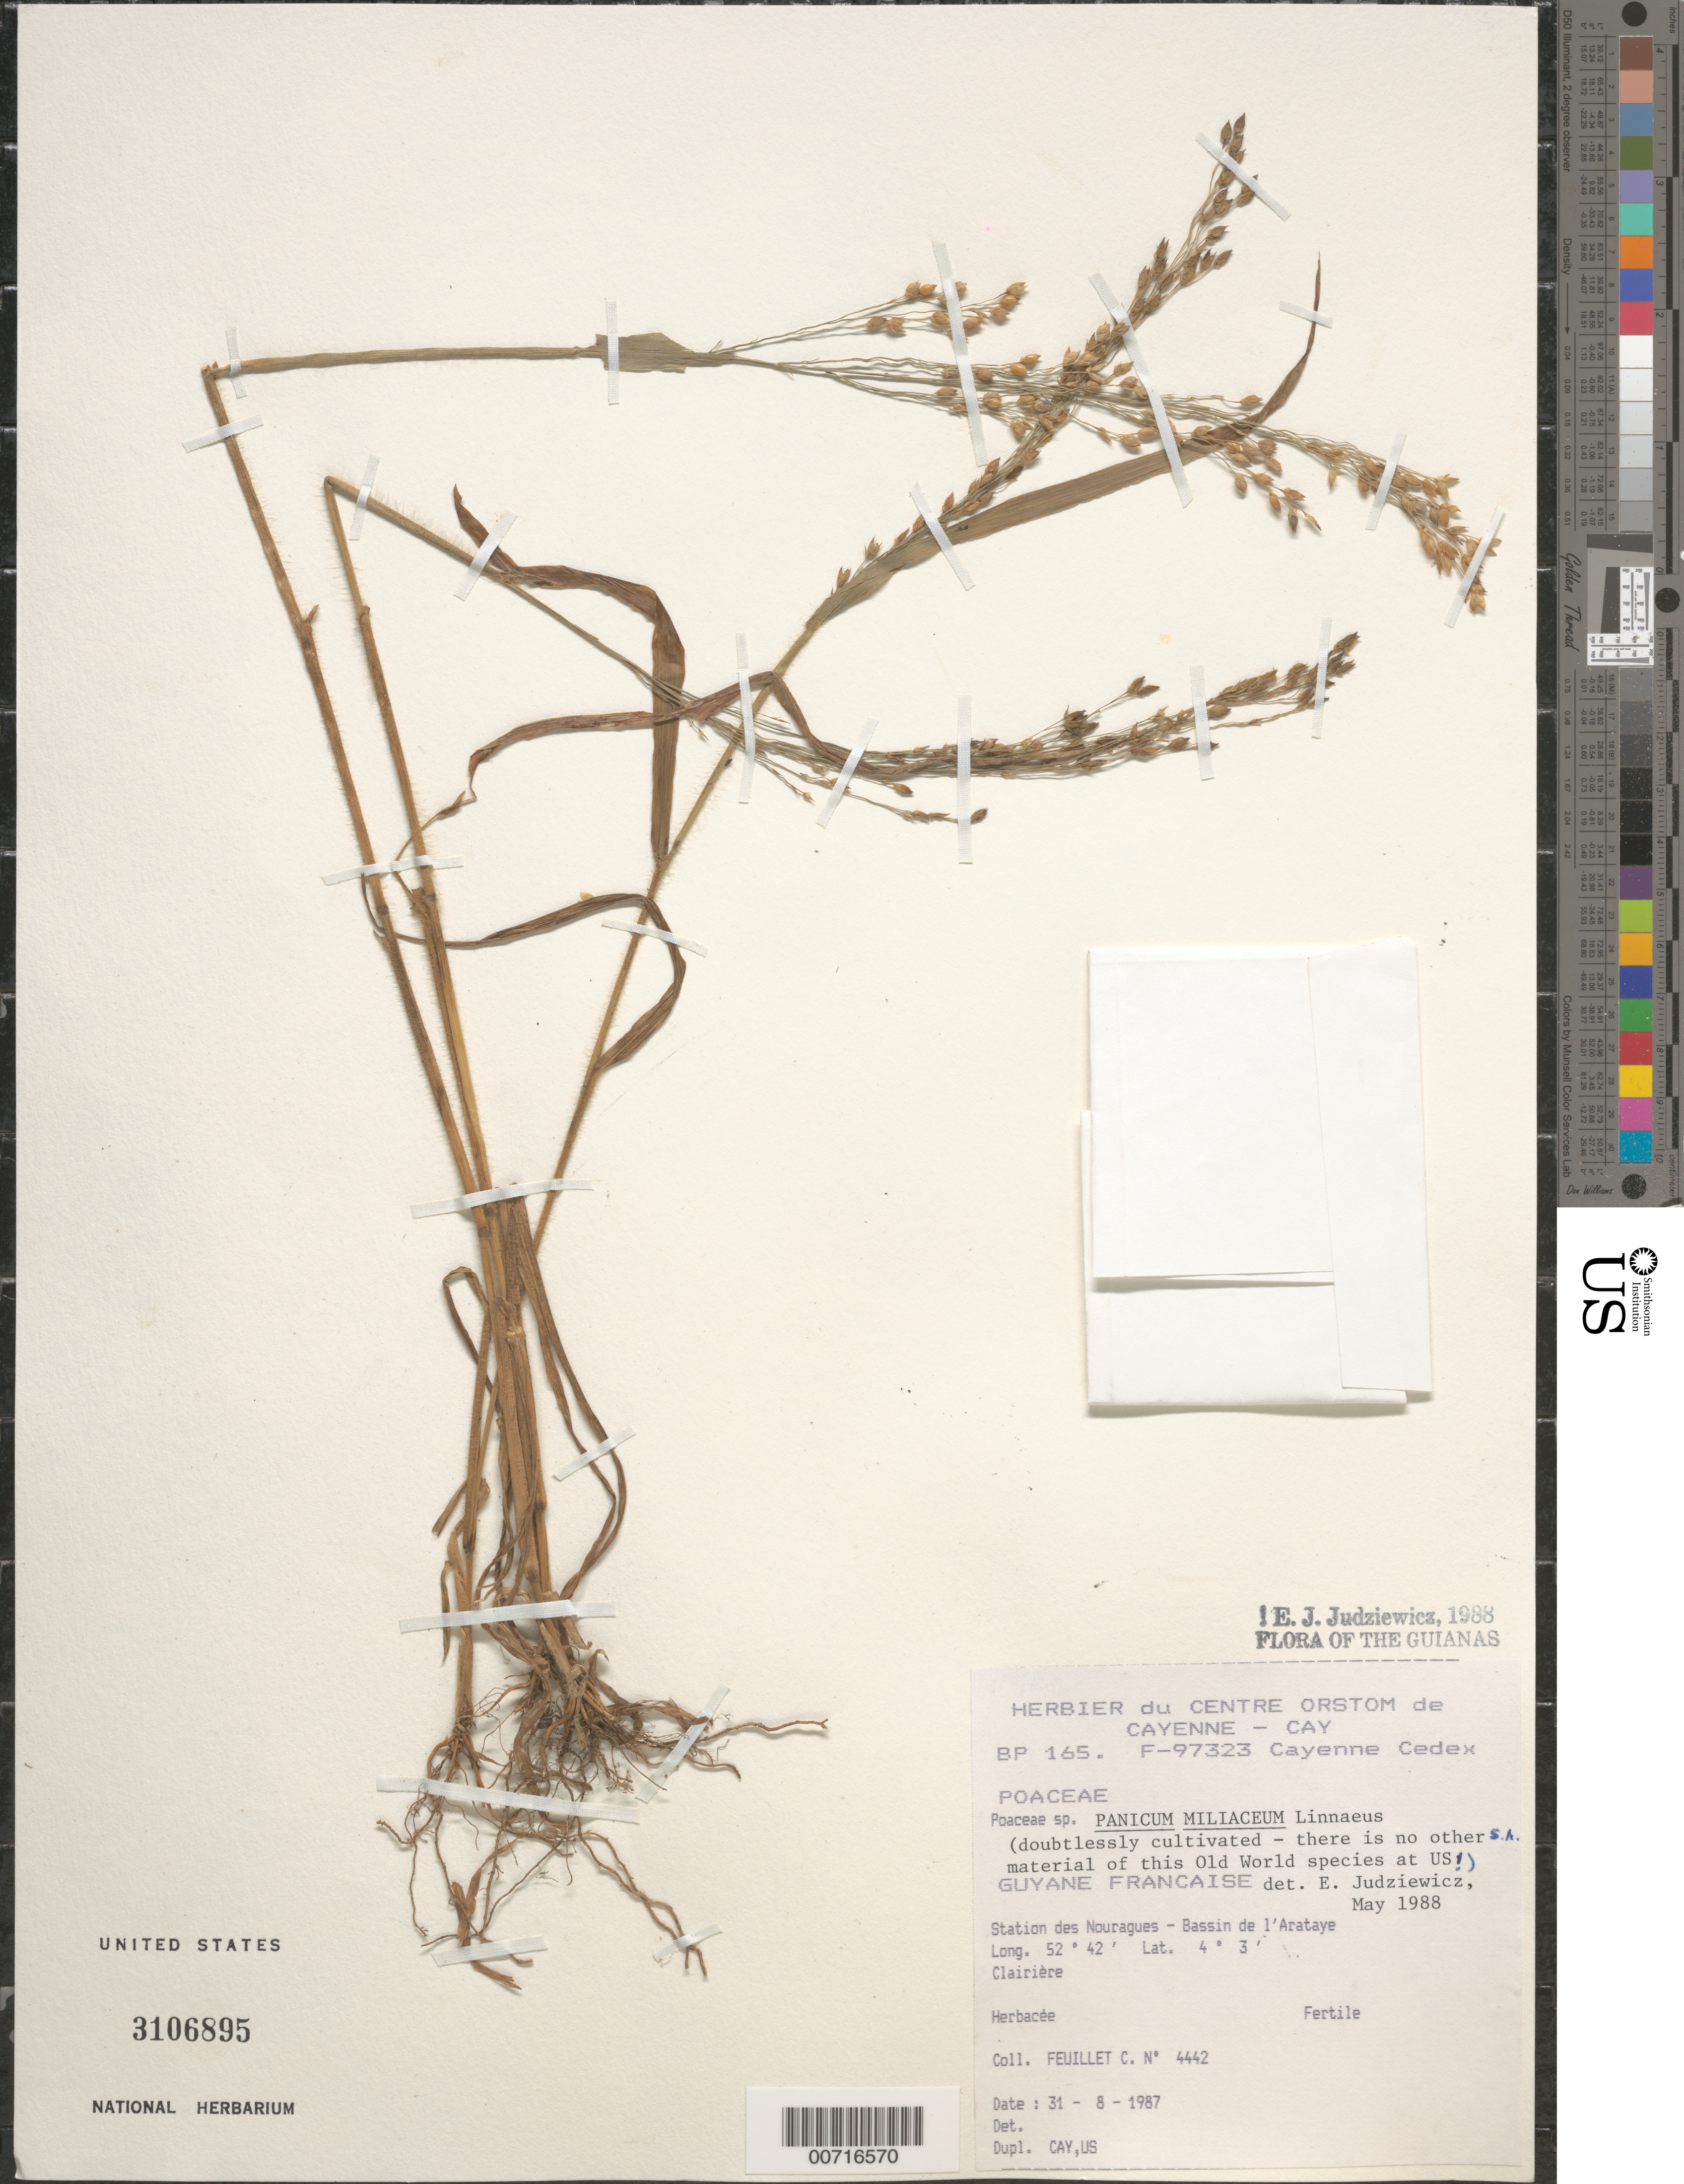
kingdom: Plantae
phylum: Tracheophyta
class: Liliopsida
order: Poales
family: Poaceae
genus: Panicum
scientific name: Panicum miliaceum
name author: L.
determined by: Judziewicz, E. J.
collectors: C. Feuillet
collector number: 4442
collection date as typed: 31 Aug 1987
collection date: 1987-08-31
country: French Guiana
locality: Station des Nouragues, Bassin de l'Arataye, Clairiére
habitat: Bassin de I'Arataye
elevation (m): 250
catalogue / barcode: US 3106895